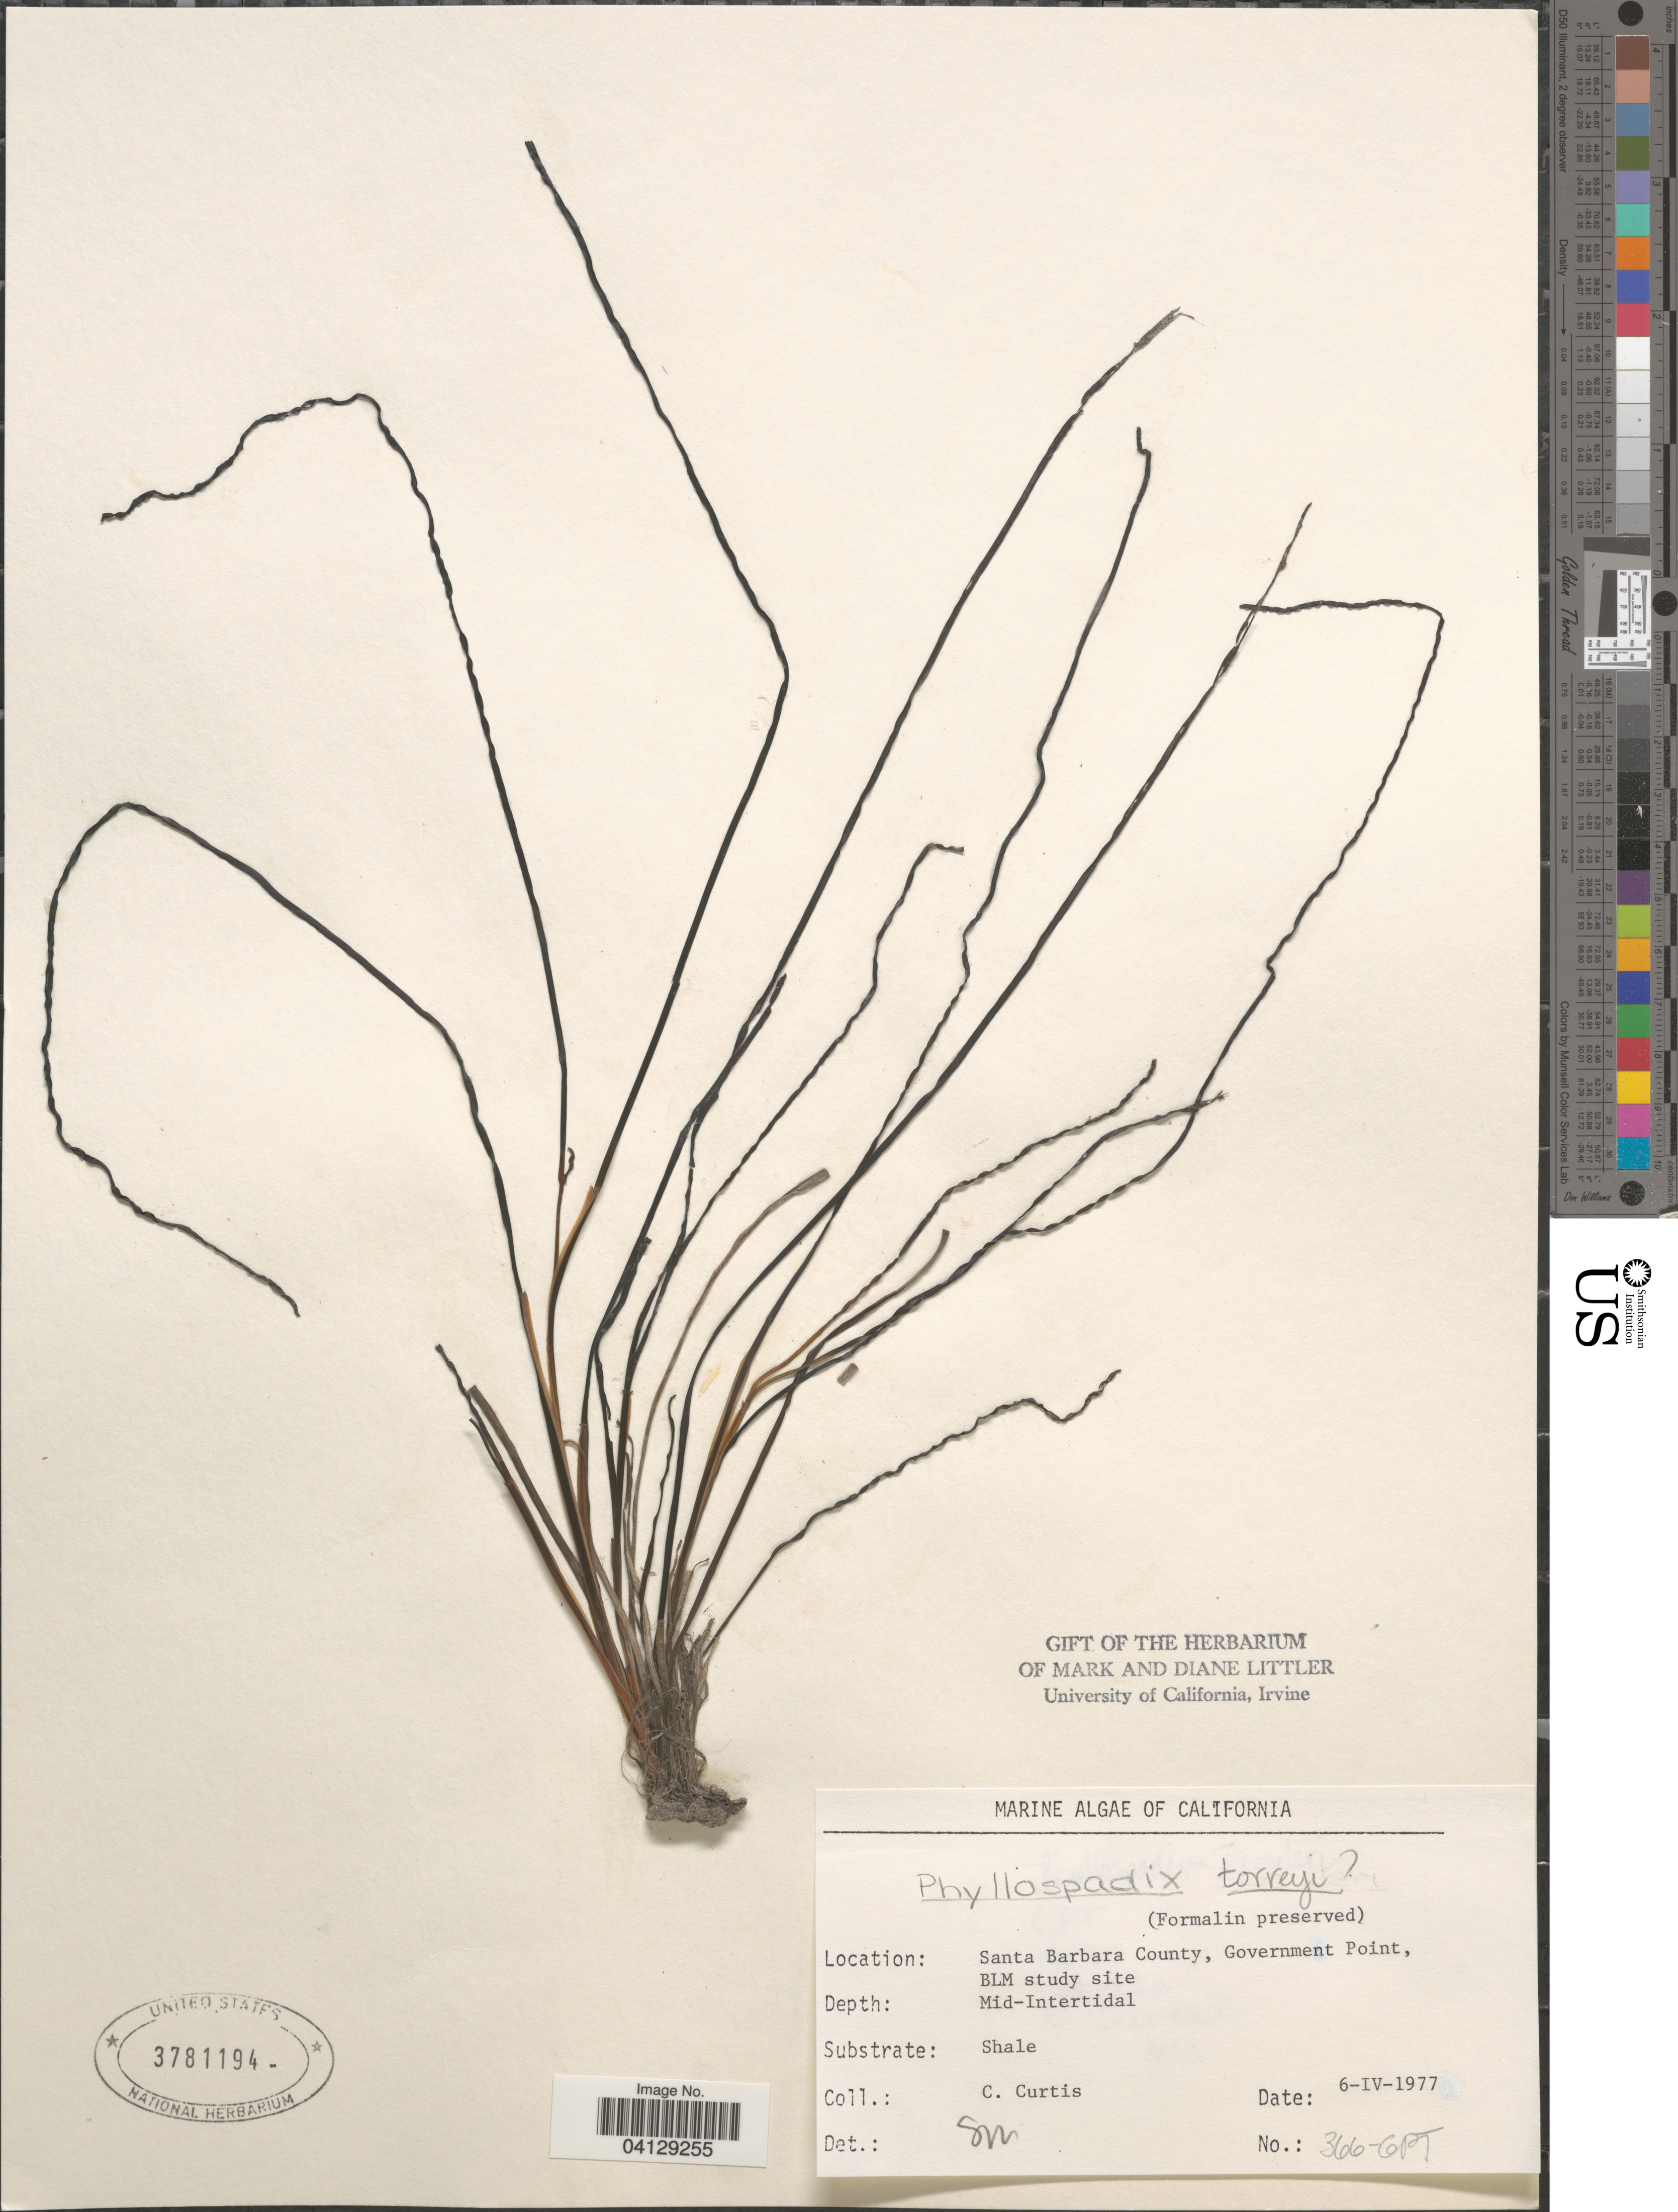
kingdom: Plantae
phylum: Tracheophyta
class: Liliopsida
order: Alismatales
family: Zosteraceae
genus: Phyllospadix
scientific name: Phyllospadix torreyi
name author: S. Watson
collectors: C. Curtis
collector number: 366-GPT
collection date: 1977-04-06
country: United States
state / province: California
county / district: Santa Barbara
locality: Santa Barbara County, Government Point, BLM study site.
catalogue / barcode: US 3781194